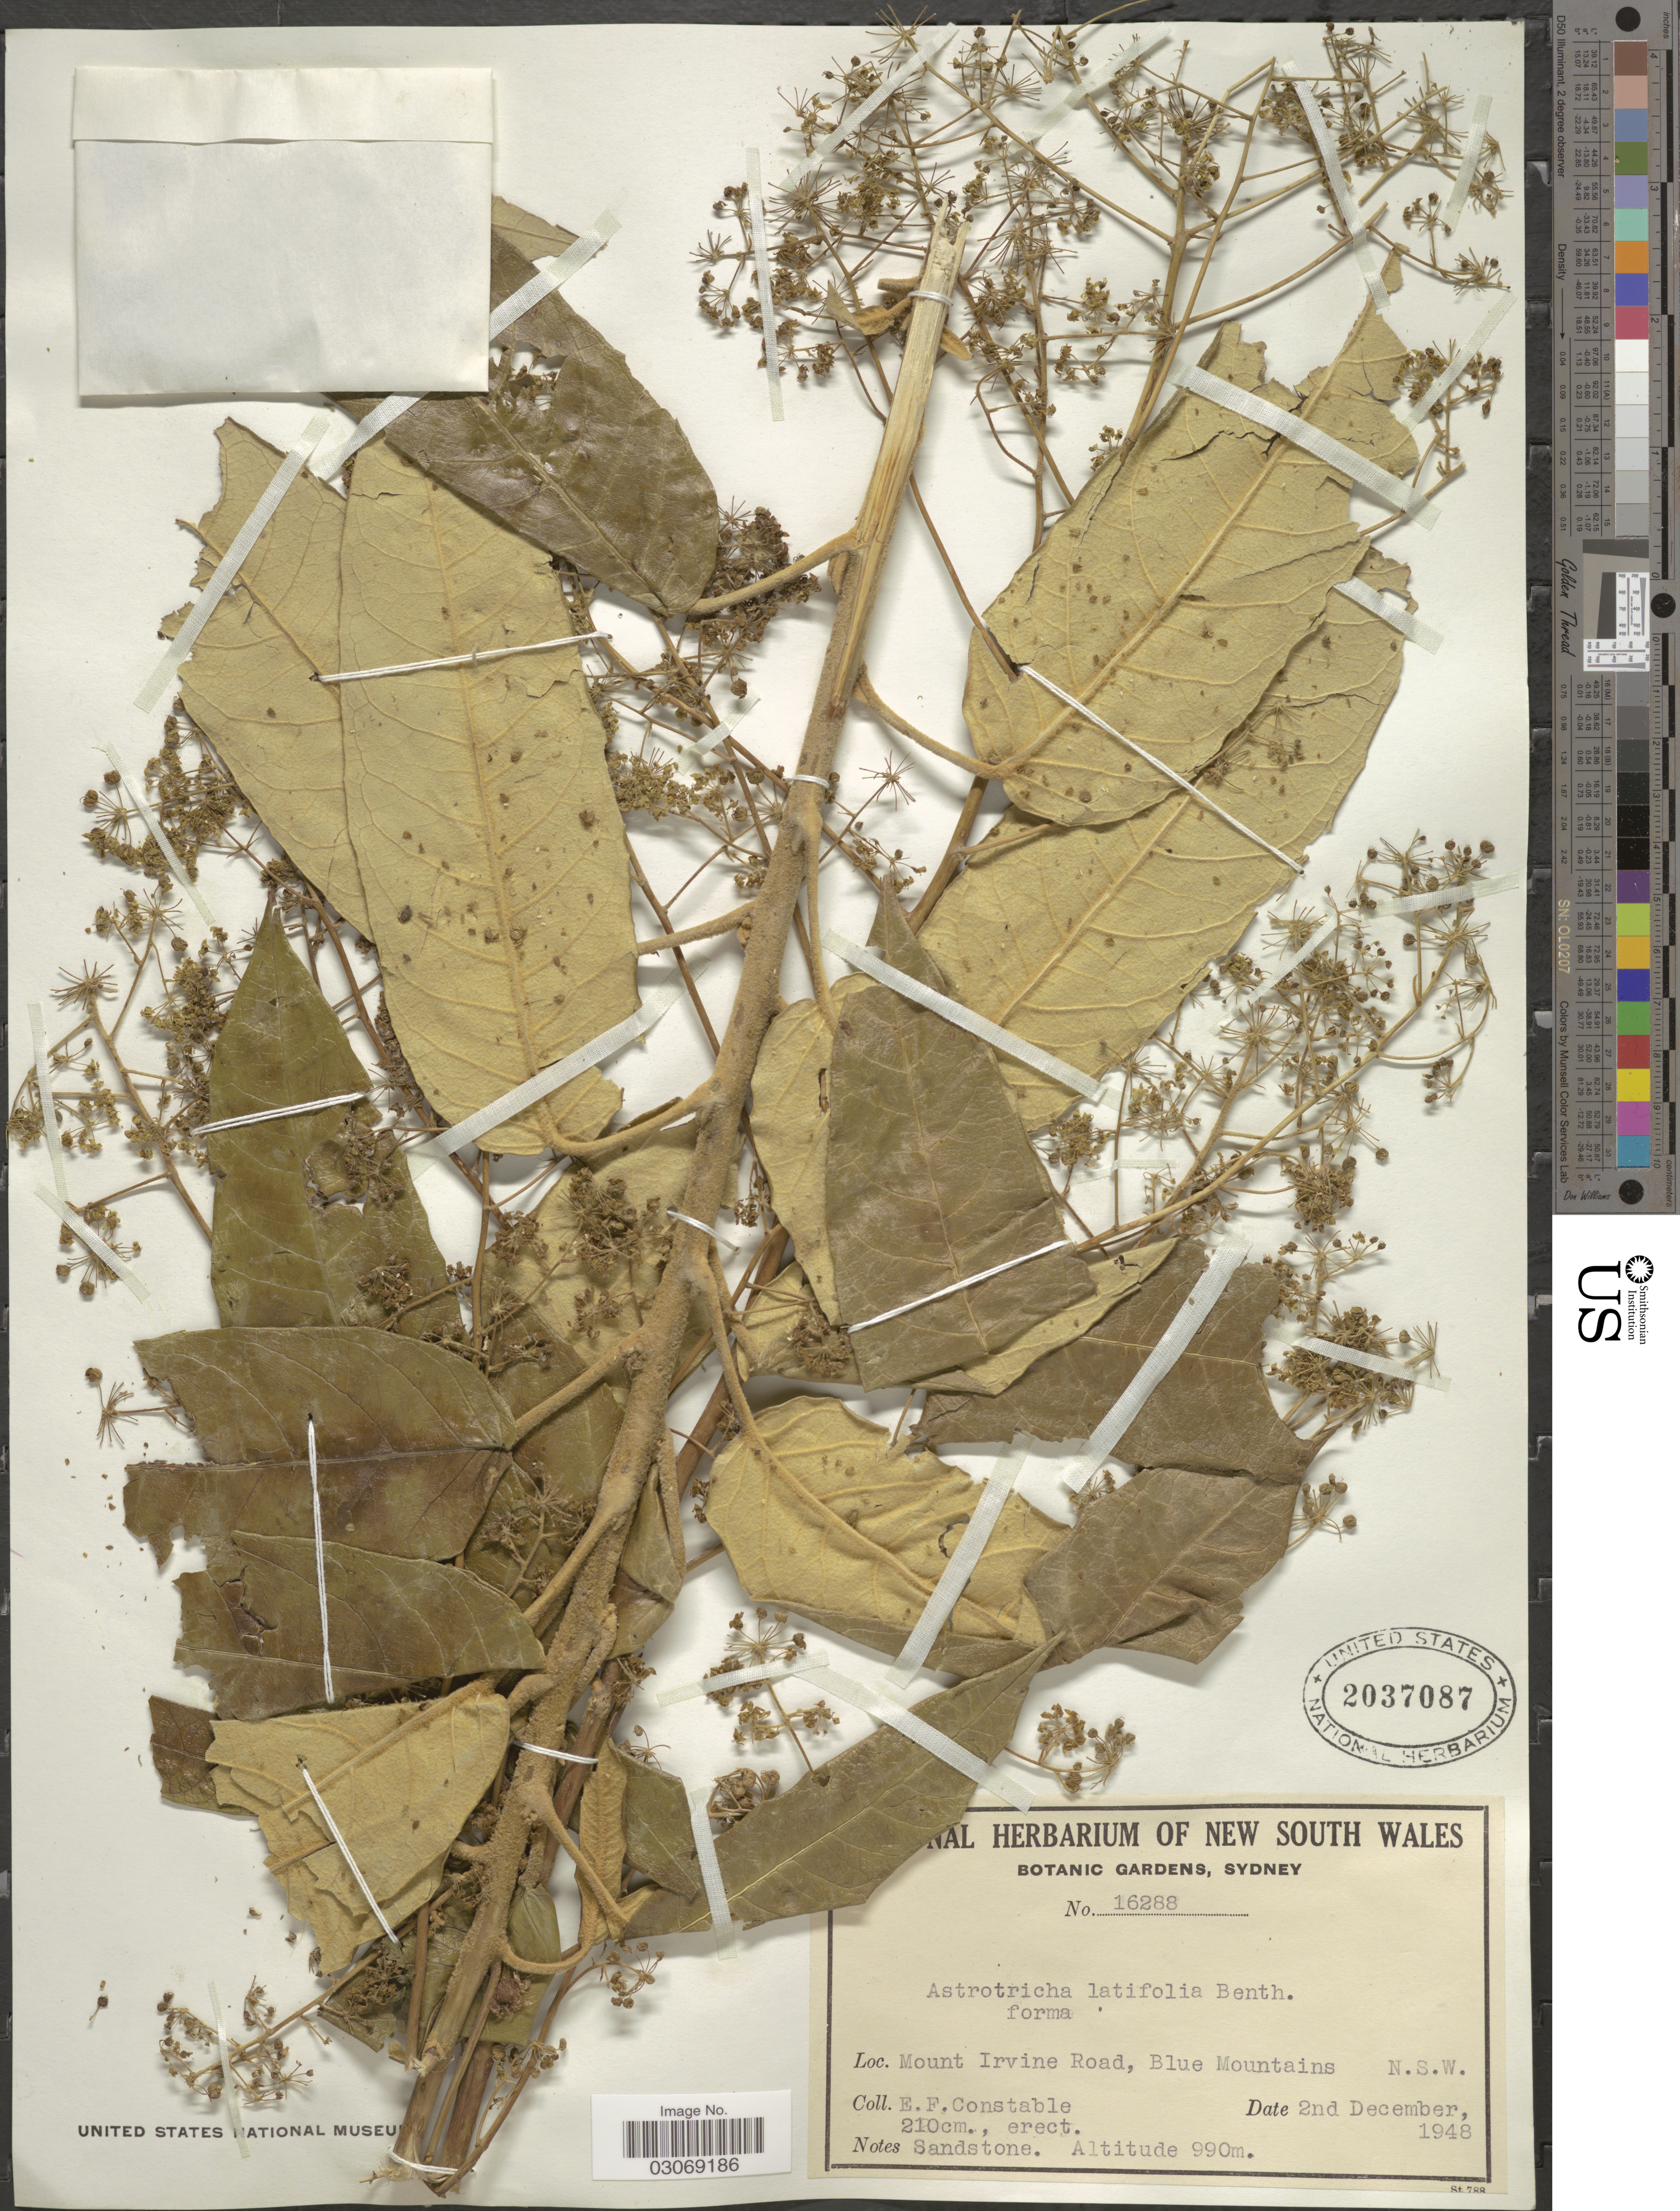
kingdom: Plantae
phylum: Tracheophyta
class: Magnoliopsida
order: Apiales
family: Araliaceae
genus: Astrotricha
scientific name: Astrotricha latifolia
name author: Benth.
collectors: E. F. Constable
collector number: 16288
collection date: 1948-12-02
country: Australia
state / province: New South Wales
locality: Mount Irvine Road, Blue Mountains.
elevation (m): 990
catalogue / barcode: US 2037087